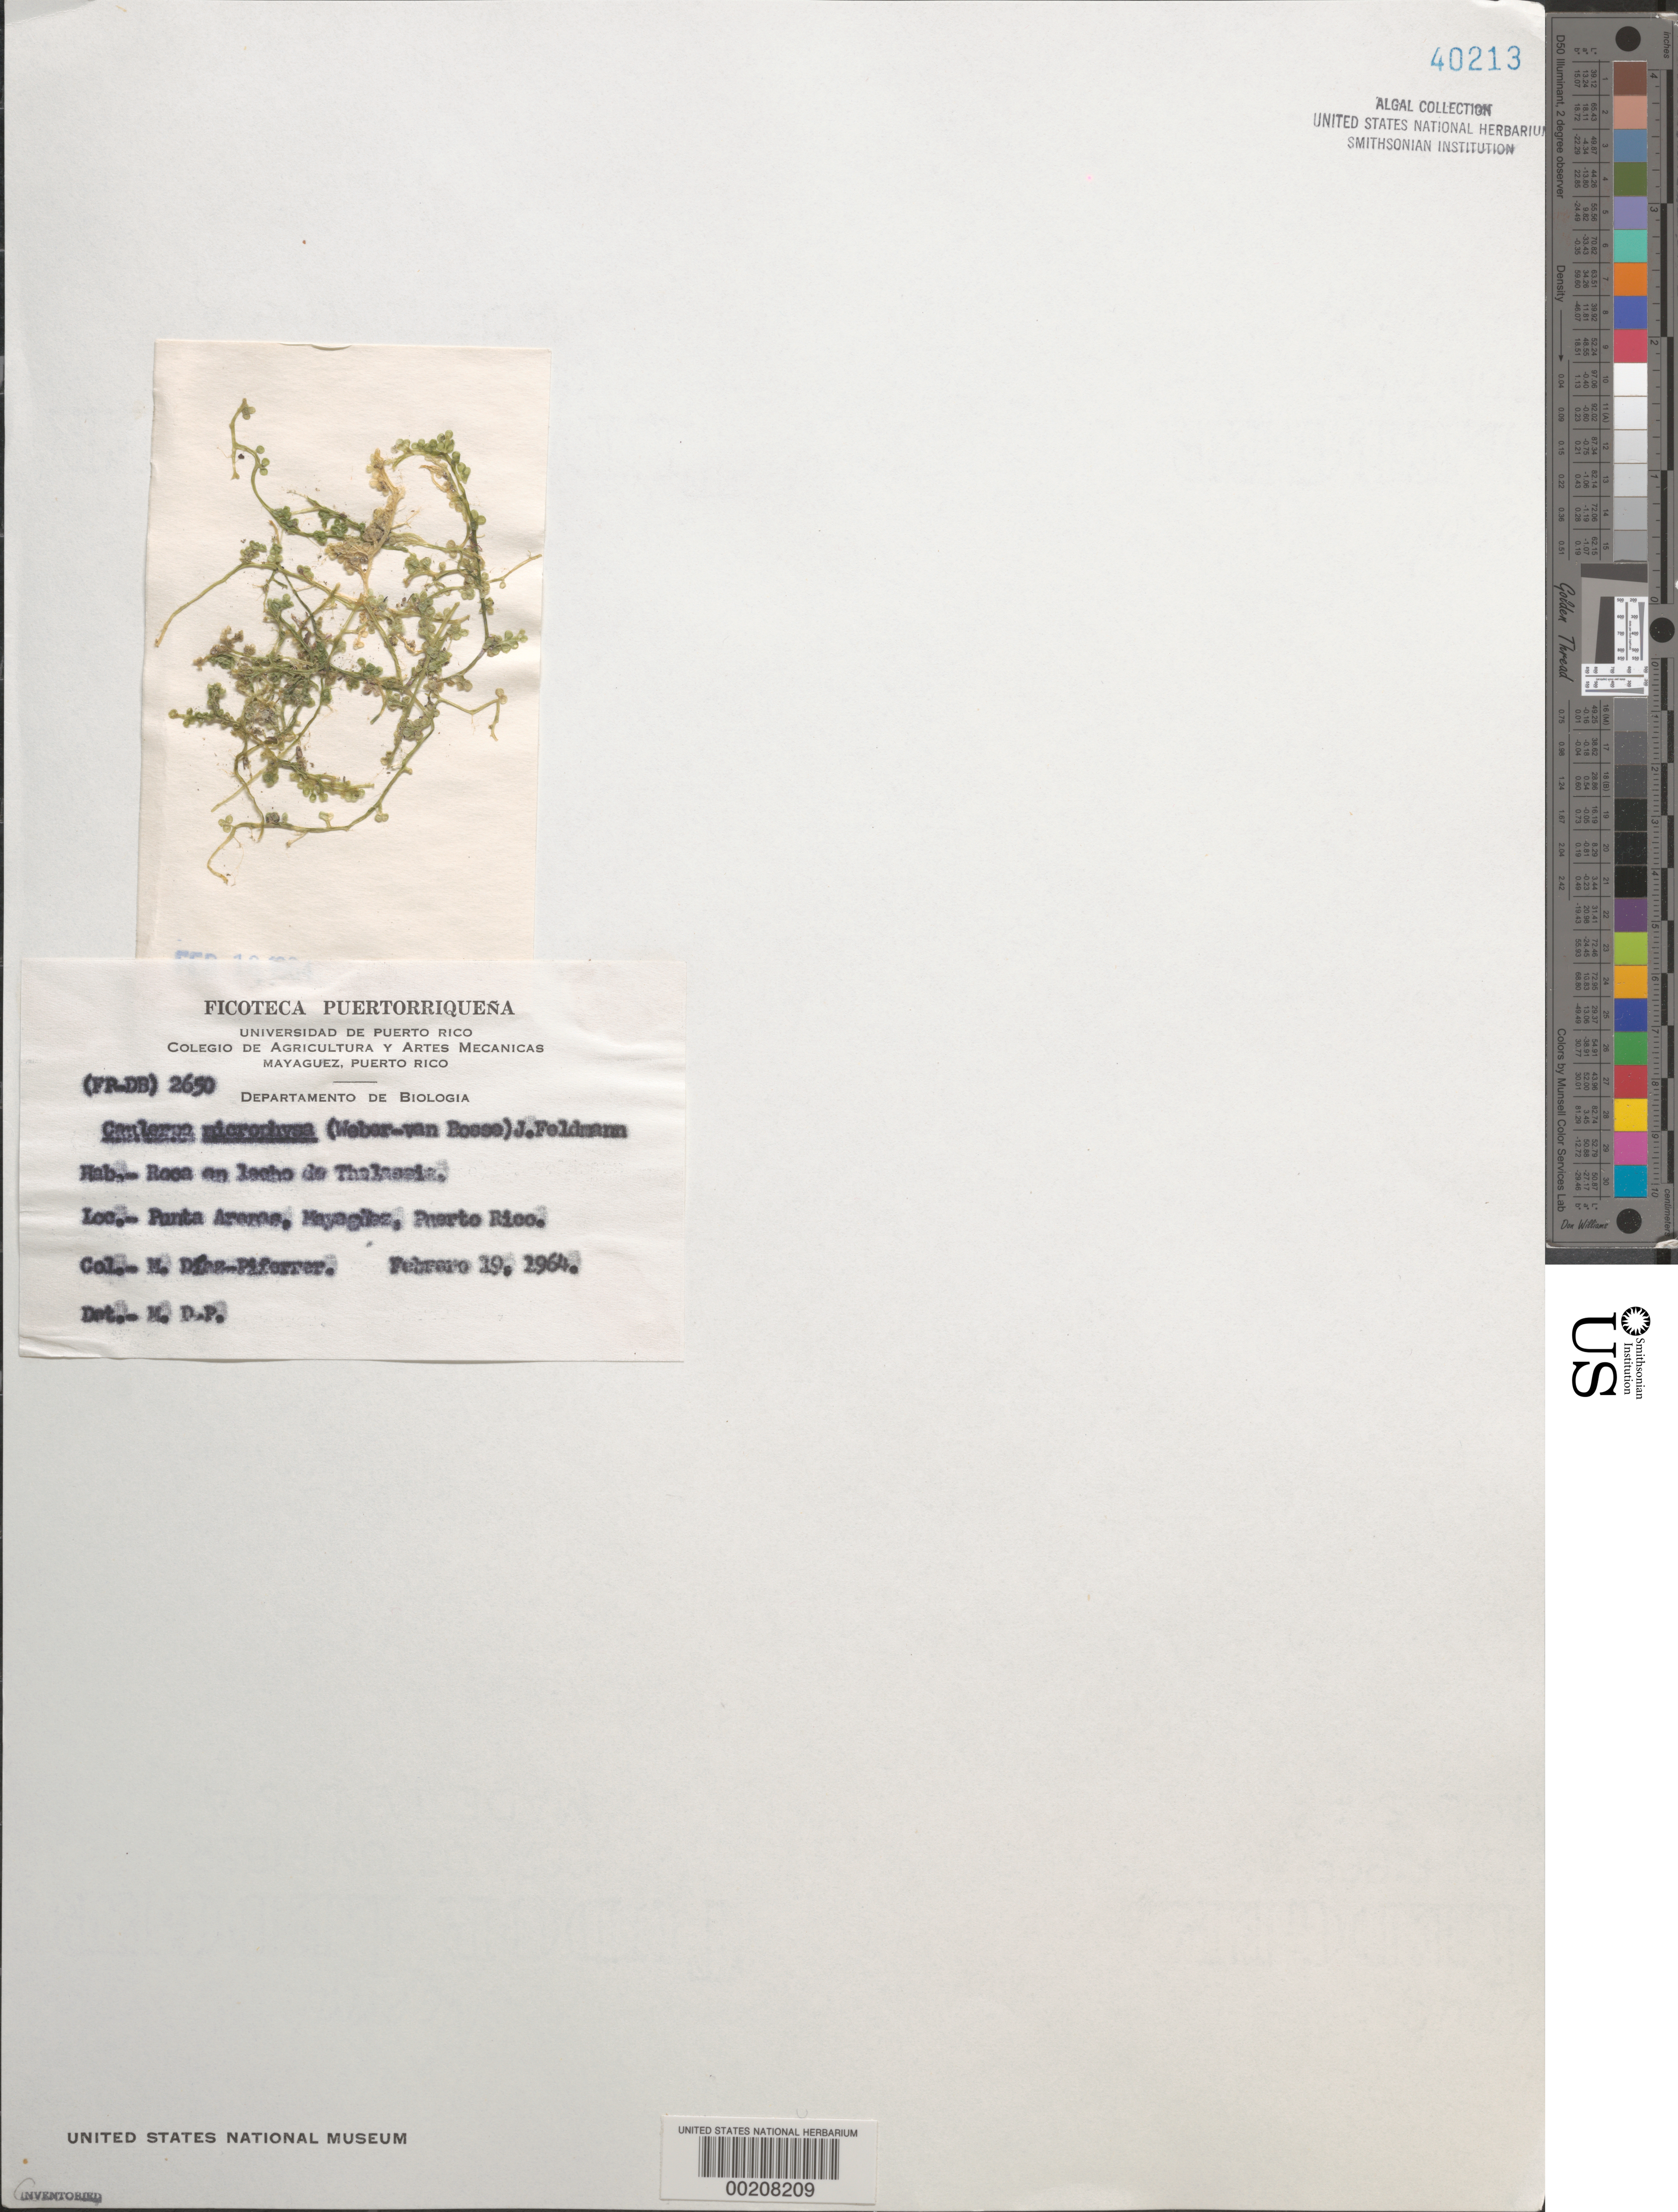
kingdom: Plantae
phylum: Chlorophyta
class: Ulvophyceae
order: Bryopsidales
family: Caulerpaceae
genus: Caulerpa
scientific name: Caulerpa microphysa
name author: (Weber Bosse) Feldmann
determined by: Diaz-Piferrer, M.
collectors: M. Diaz-Piferrer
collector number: (fp-db) 2650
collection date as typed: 19 Feb 1964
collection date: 1964-02-19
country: Puerto Rico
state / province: Mayaguez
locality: Punta arenas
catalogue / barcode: US 40213